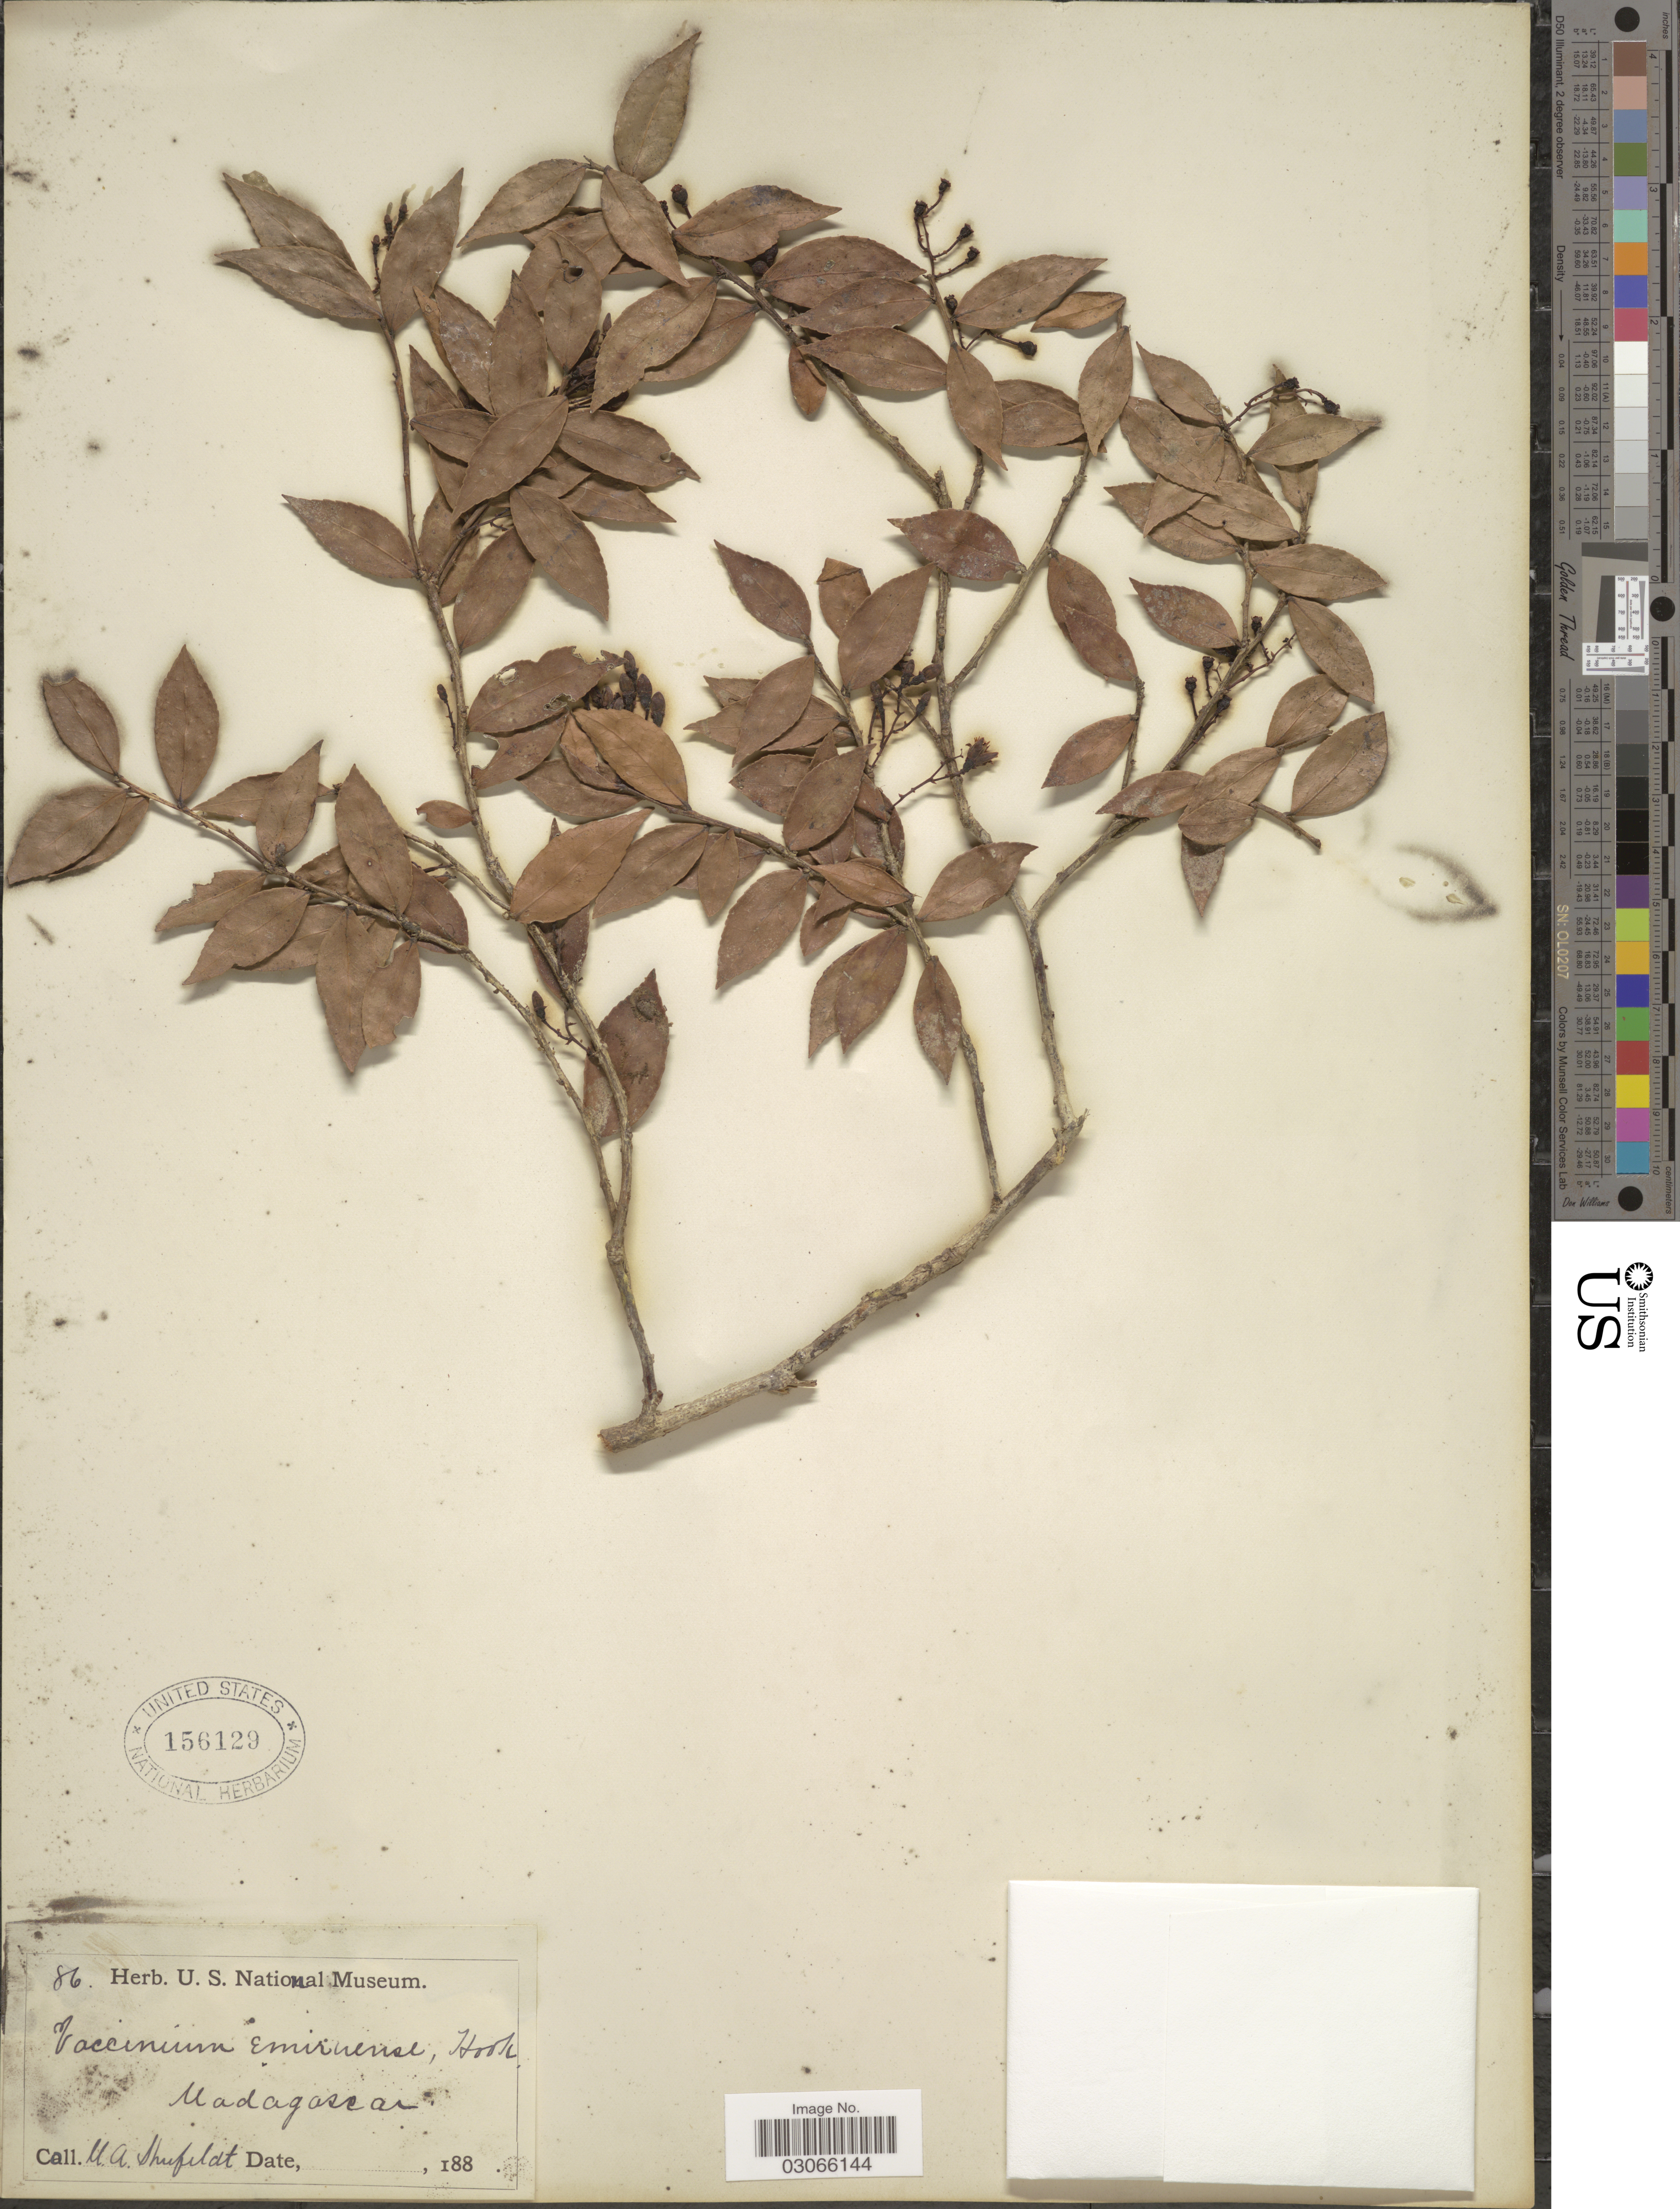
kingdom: Plantae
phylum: Tracheophyta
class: Magnoliopsida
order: Ericales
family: Ericaceae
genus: Vaccinium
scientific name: Vaccinium emirnense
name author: Hook.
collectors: M. Shufeldt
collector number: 86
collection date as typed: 188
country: Madagascar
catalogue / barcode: US 156129